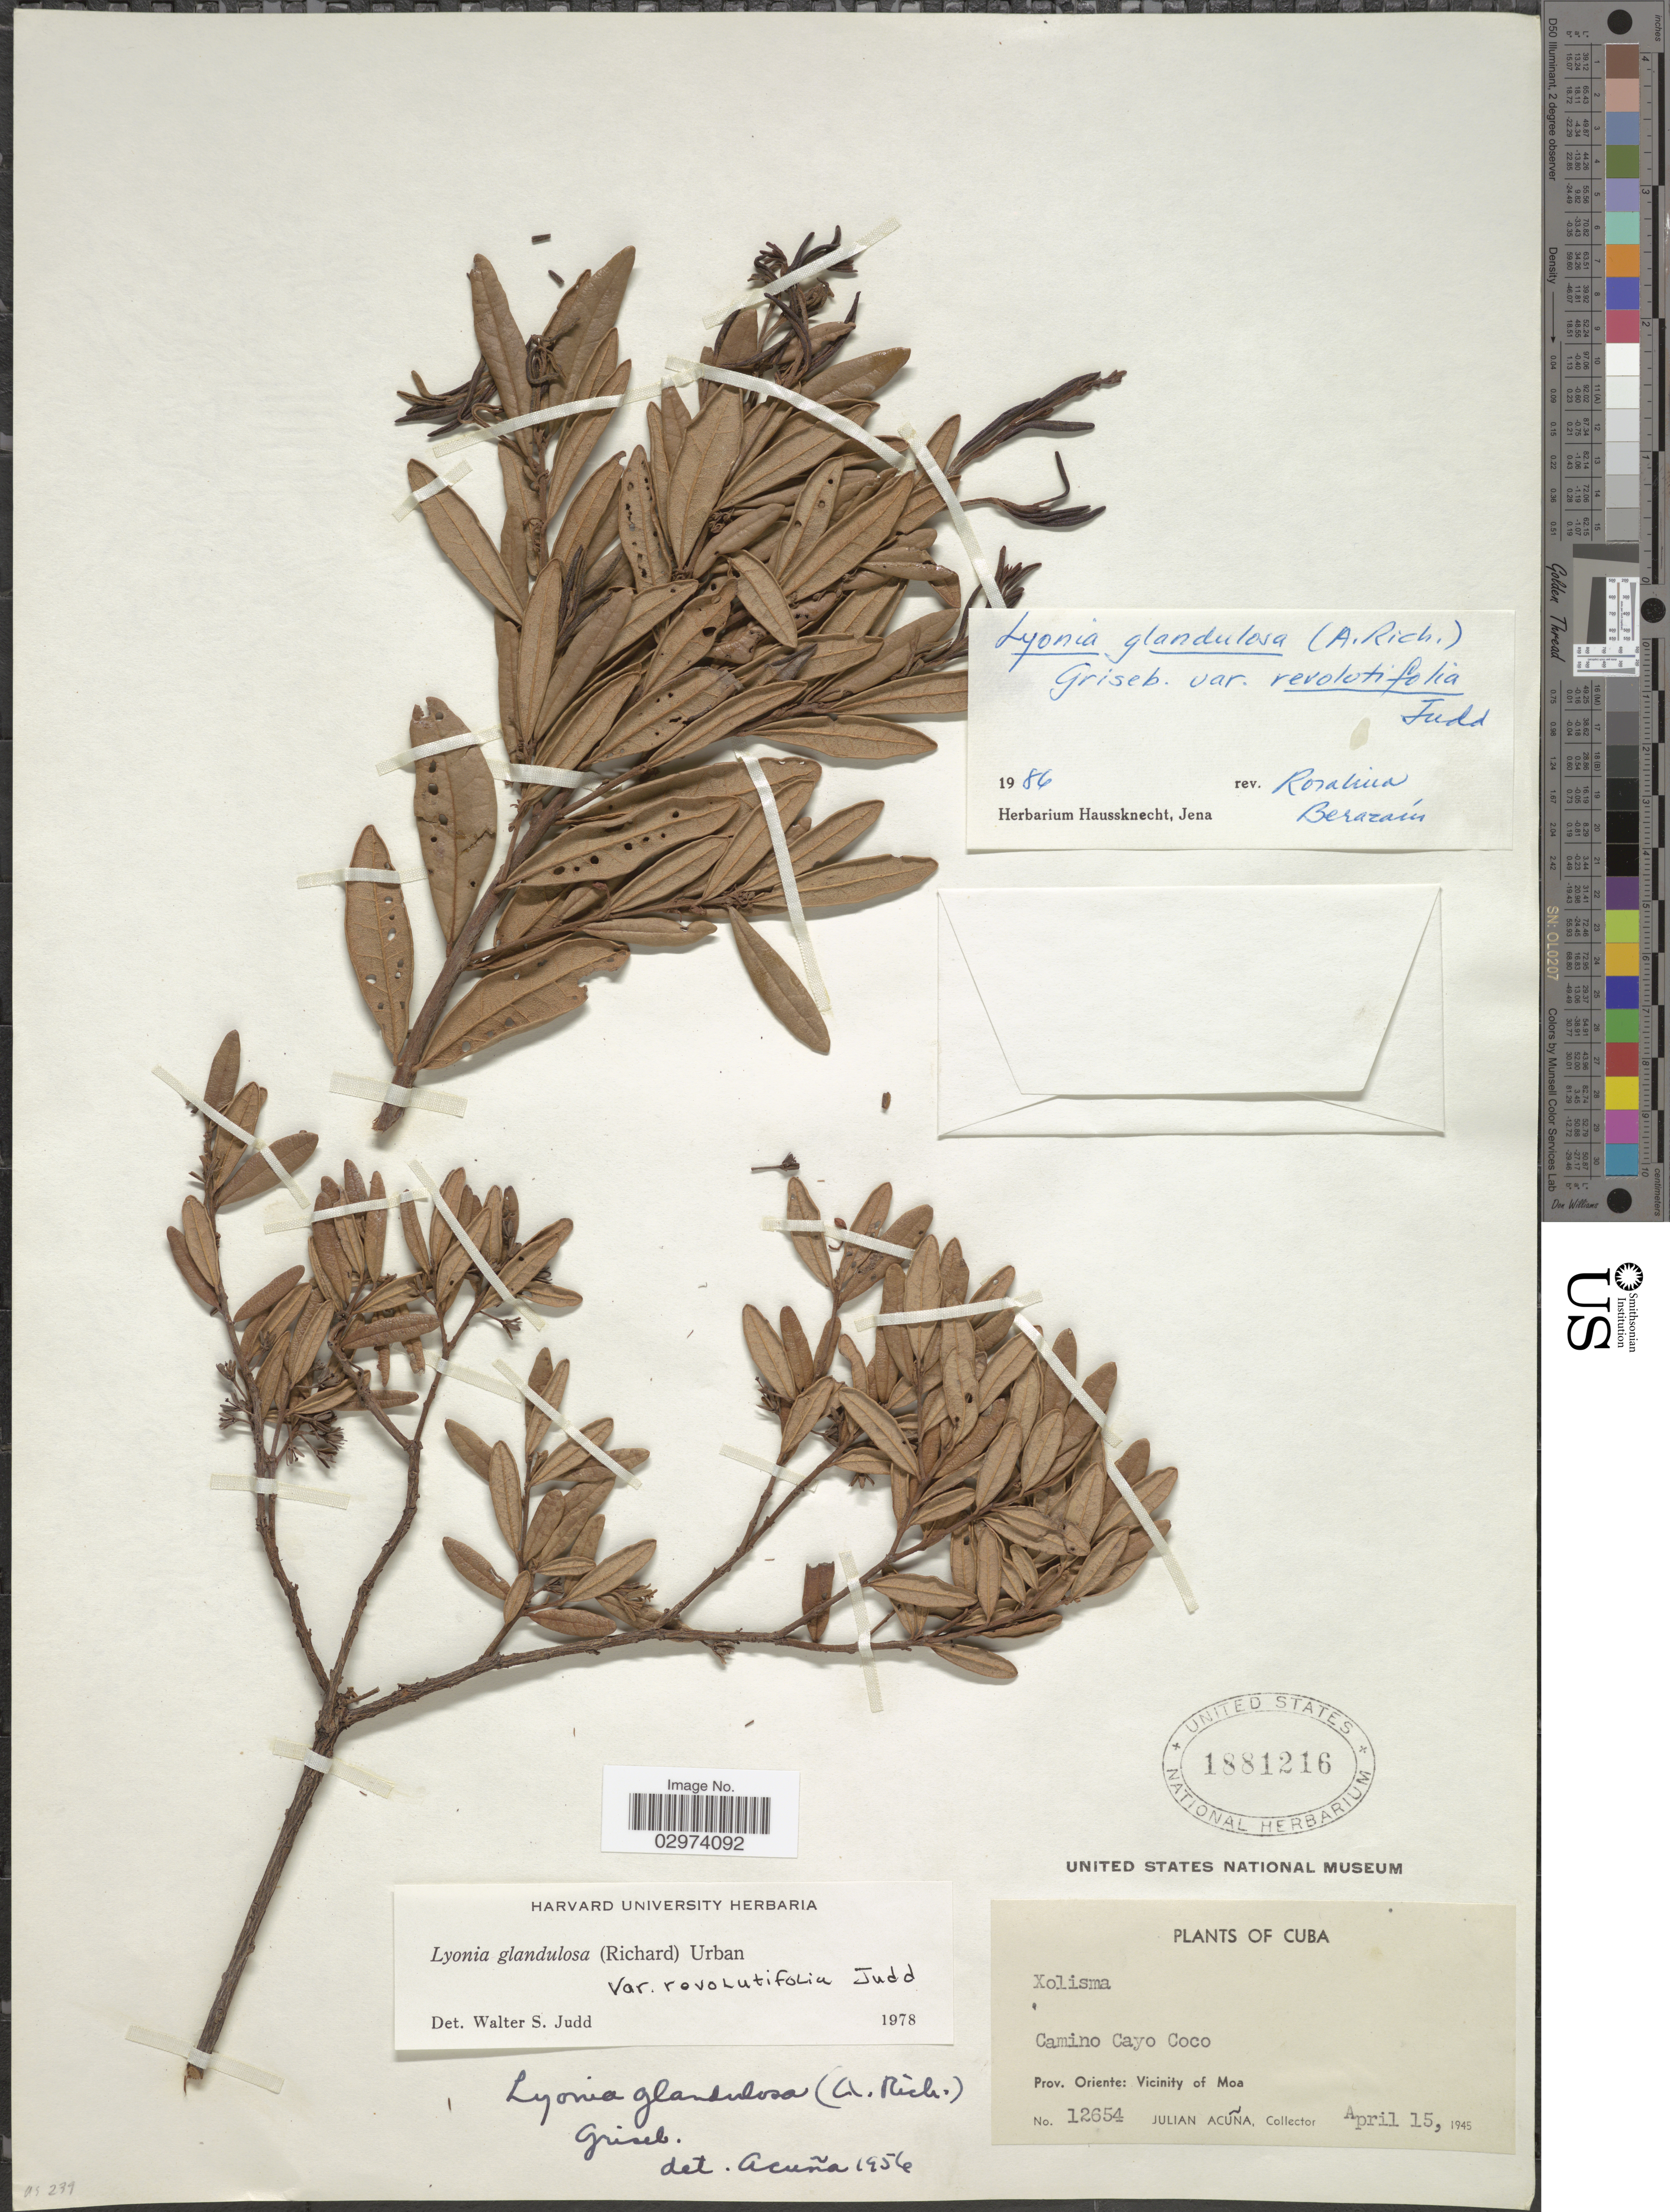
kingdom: Plantae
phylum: Tracheophyta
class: Magnoliopsida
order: Ericales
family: Ericaceae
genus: Lyonia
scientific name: Lyonia glandulosa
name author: (A. Rich.) Griseb.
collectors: R. Acuña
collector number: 12654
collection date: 1945-04-15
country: Cuba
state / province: Oriente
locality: Camino Cayo Coco. Prov. Oriente: Vicinity of Moa.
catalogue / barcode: US 1881216